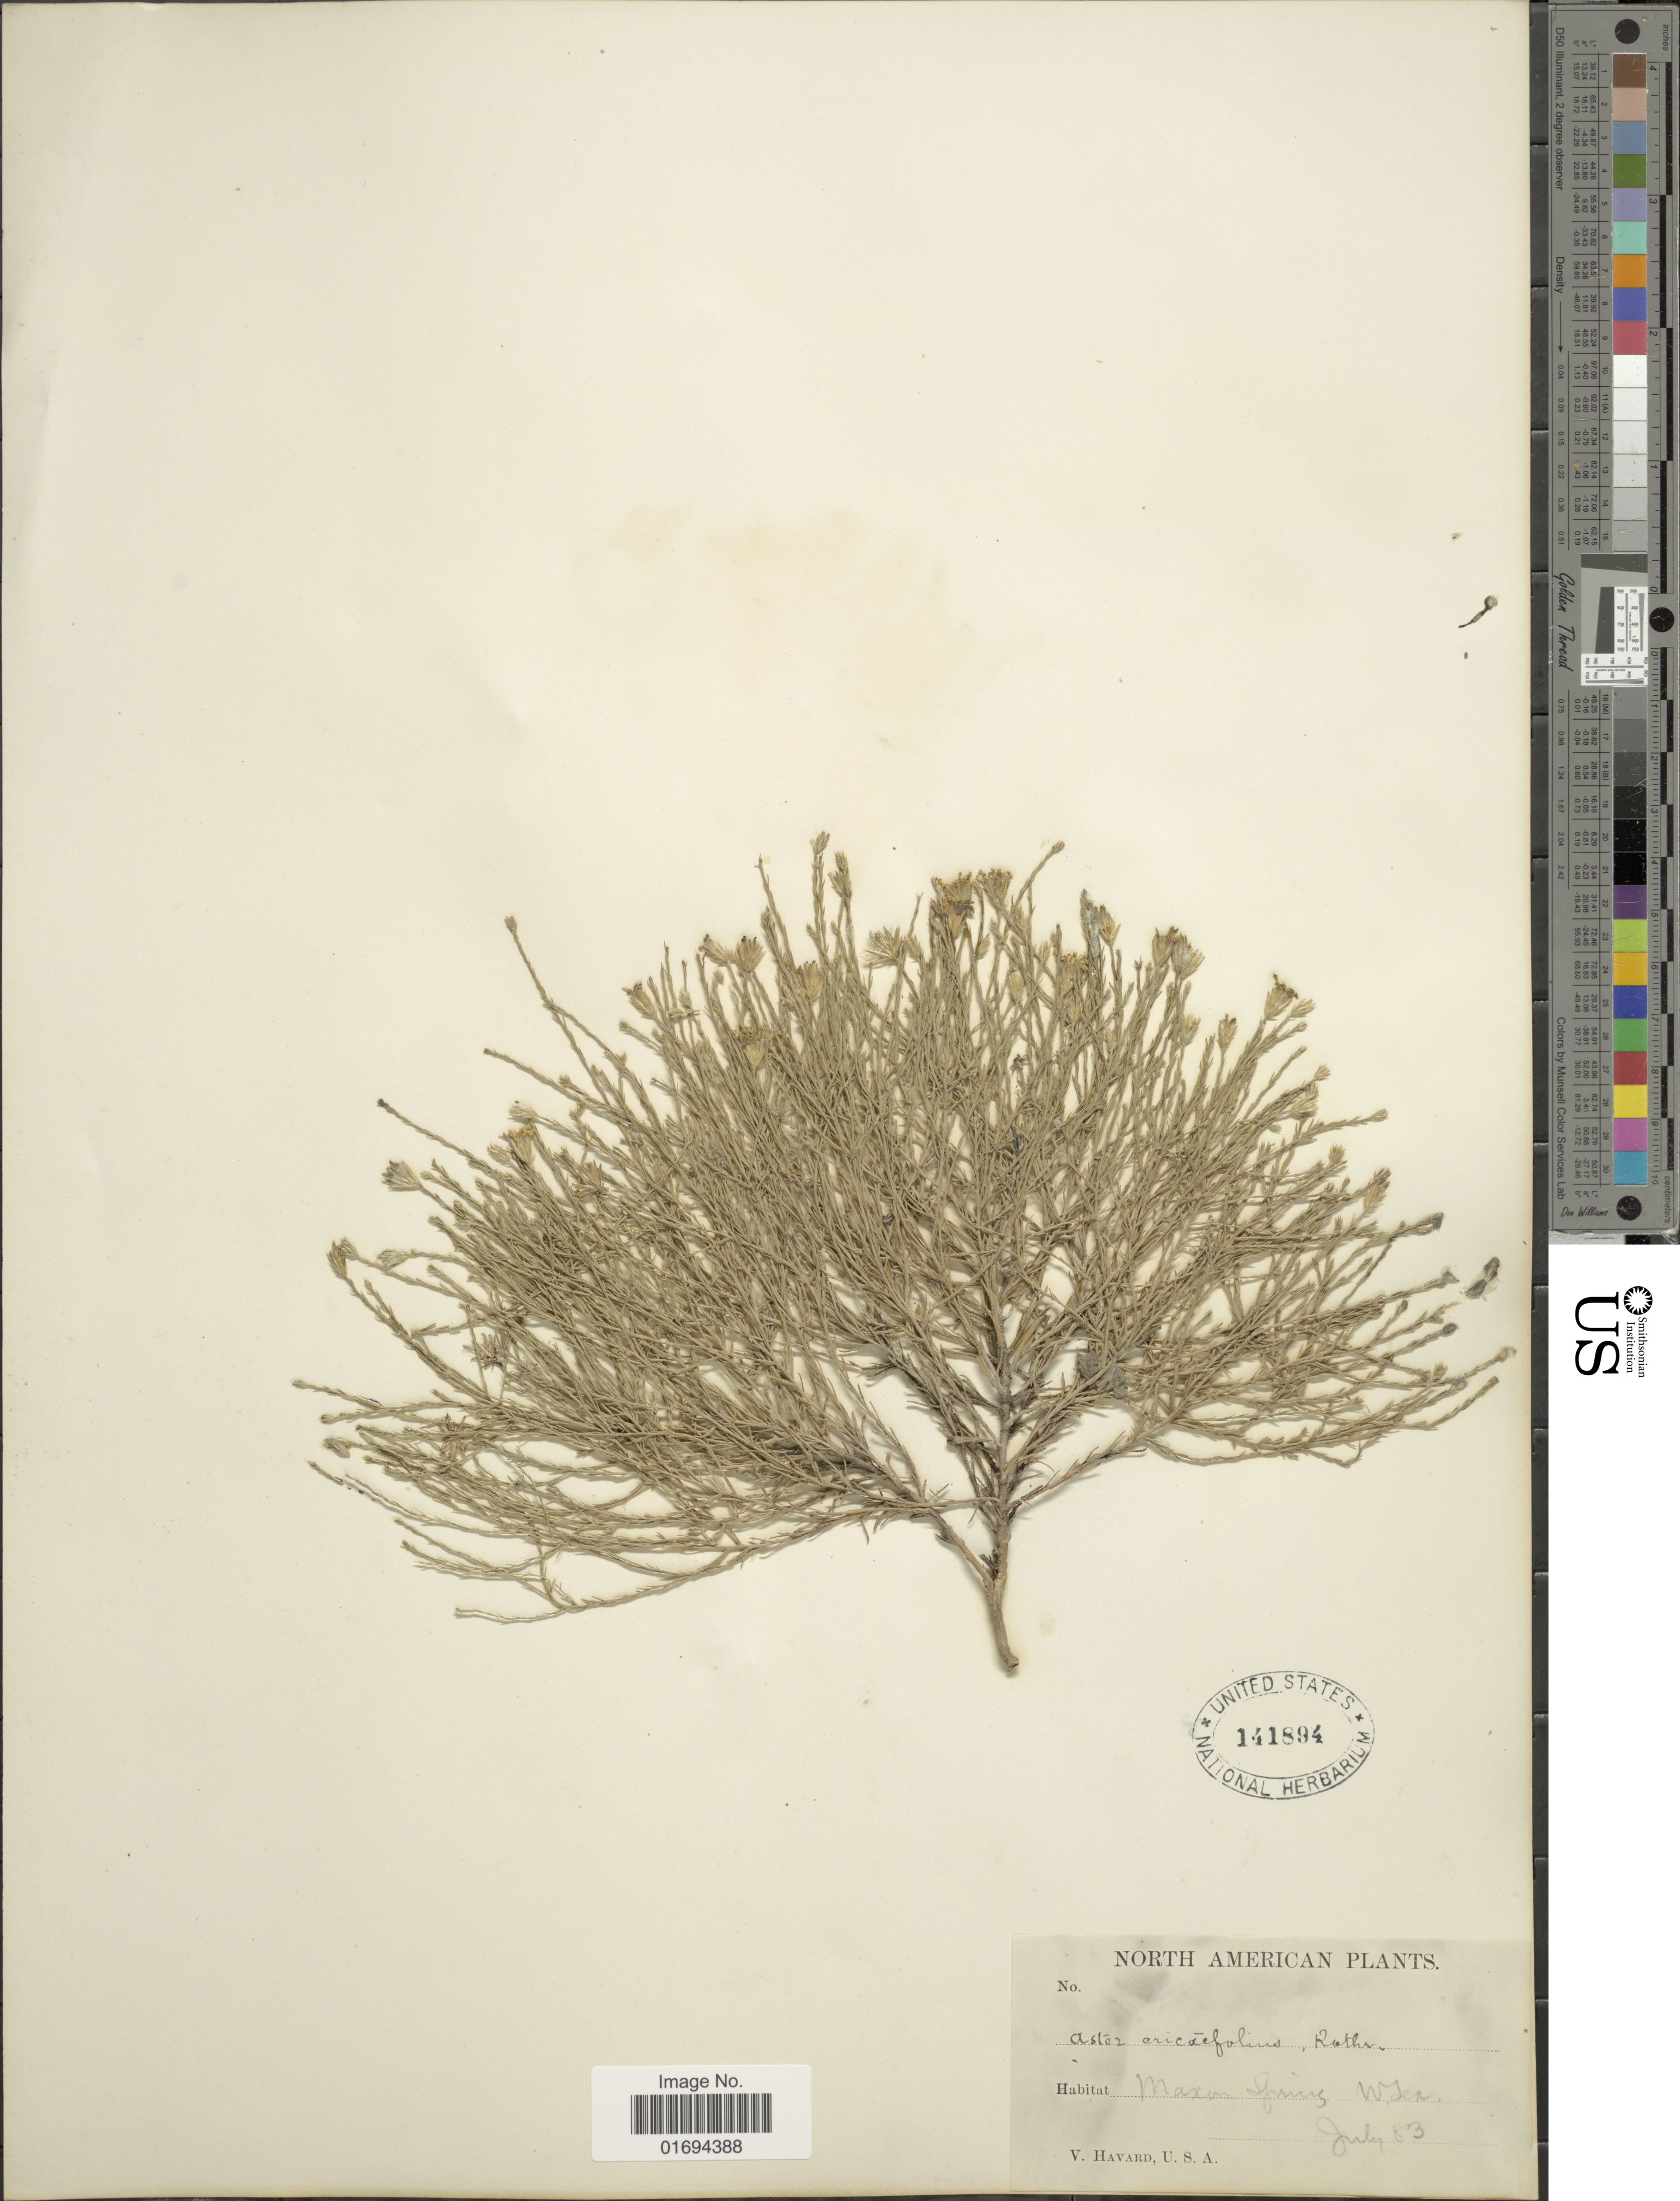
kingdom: Plantae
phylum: Tracheophyta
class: Magnoliopsida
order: Asterales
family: Asteraceae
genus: Chaetopappa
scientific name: Chaetopappa ericoides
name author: (Torr.) G.L. Nesom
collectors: V. Havard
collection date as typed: Transcribed d/m/y: /7/83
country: United States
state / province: Texas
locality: North American, Maxon Spring, W. Tex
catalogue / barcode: US 141894